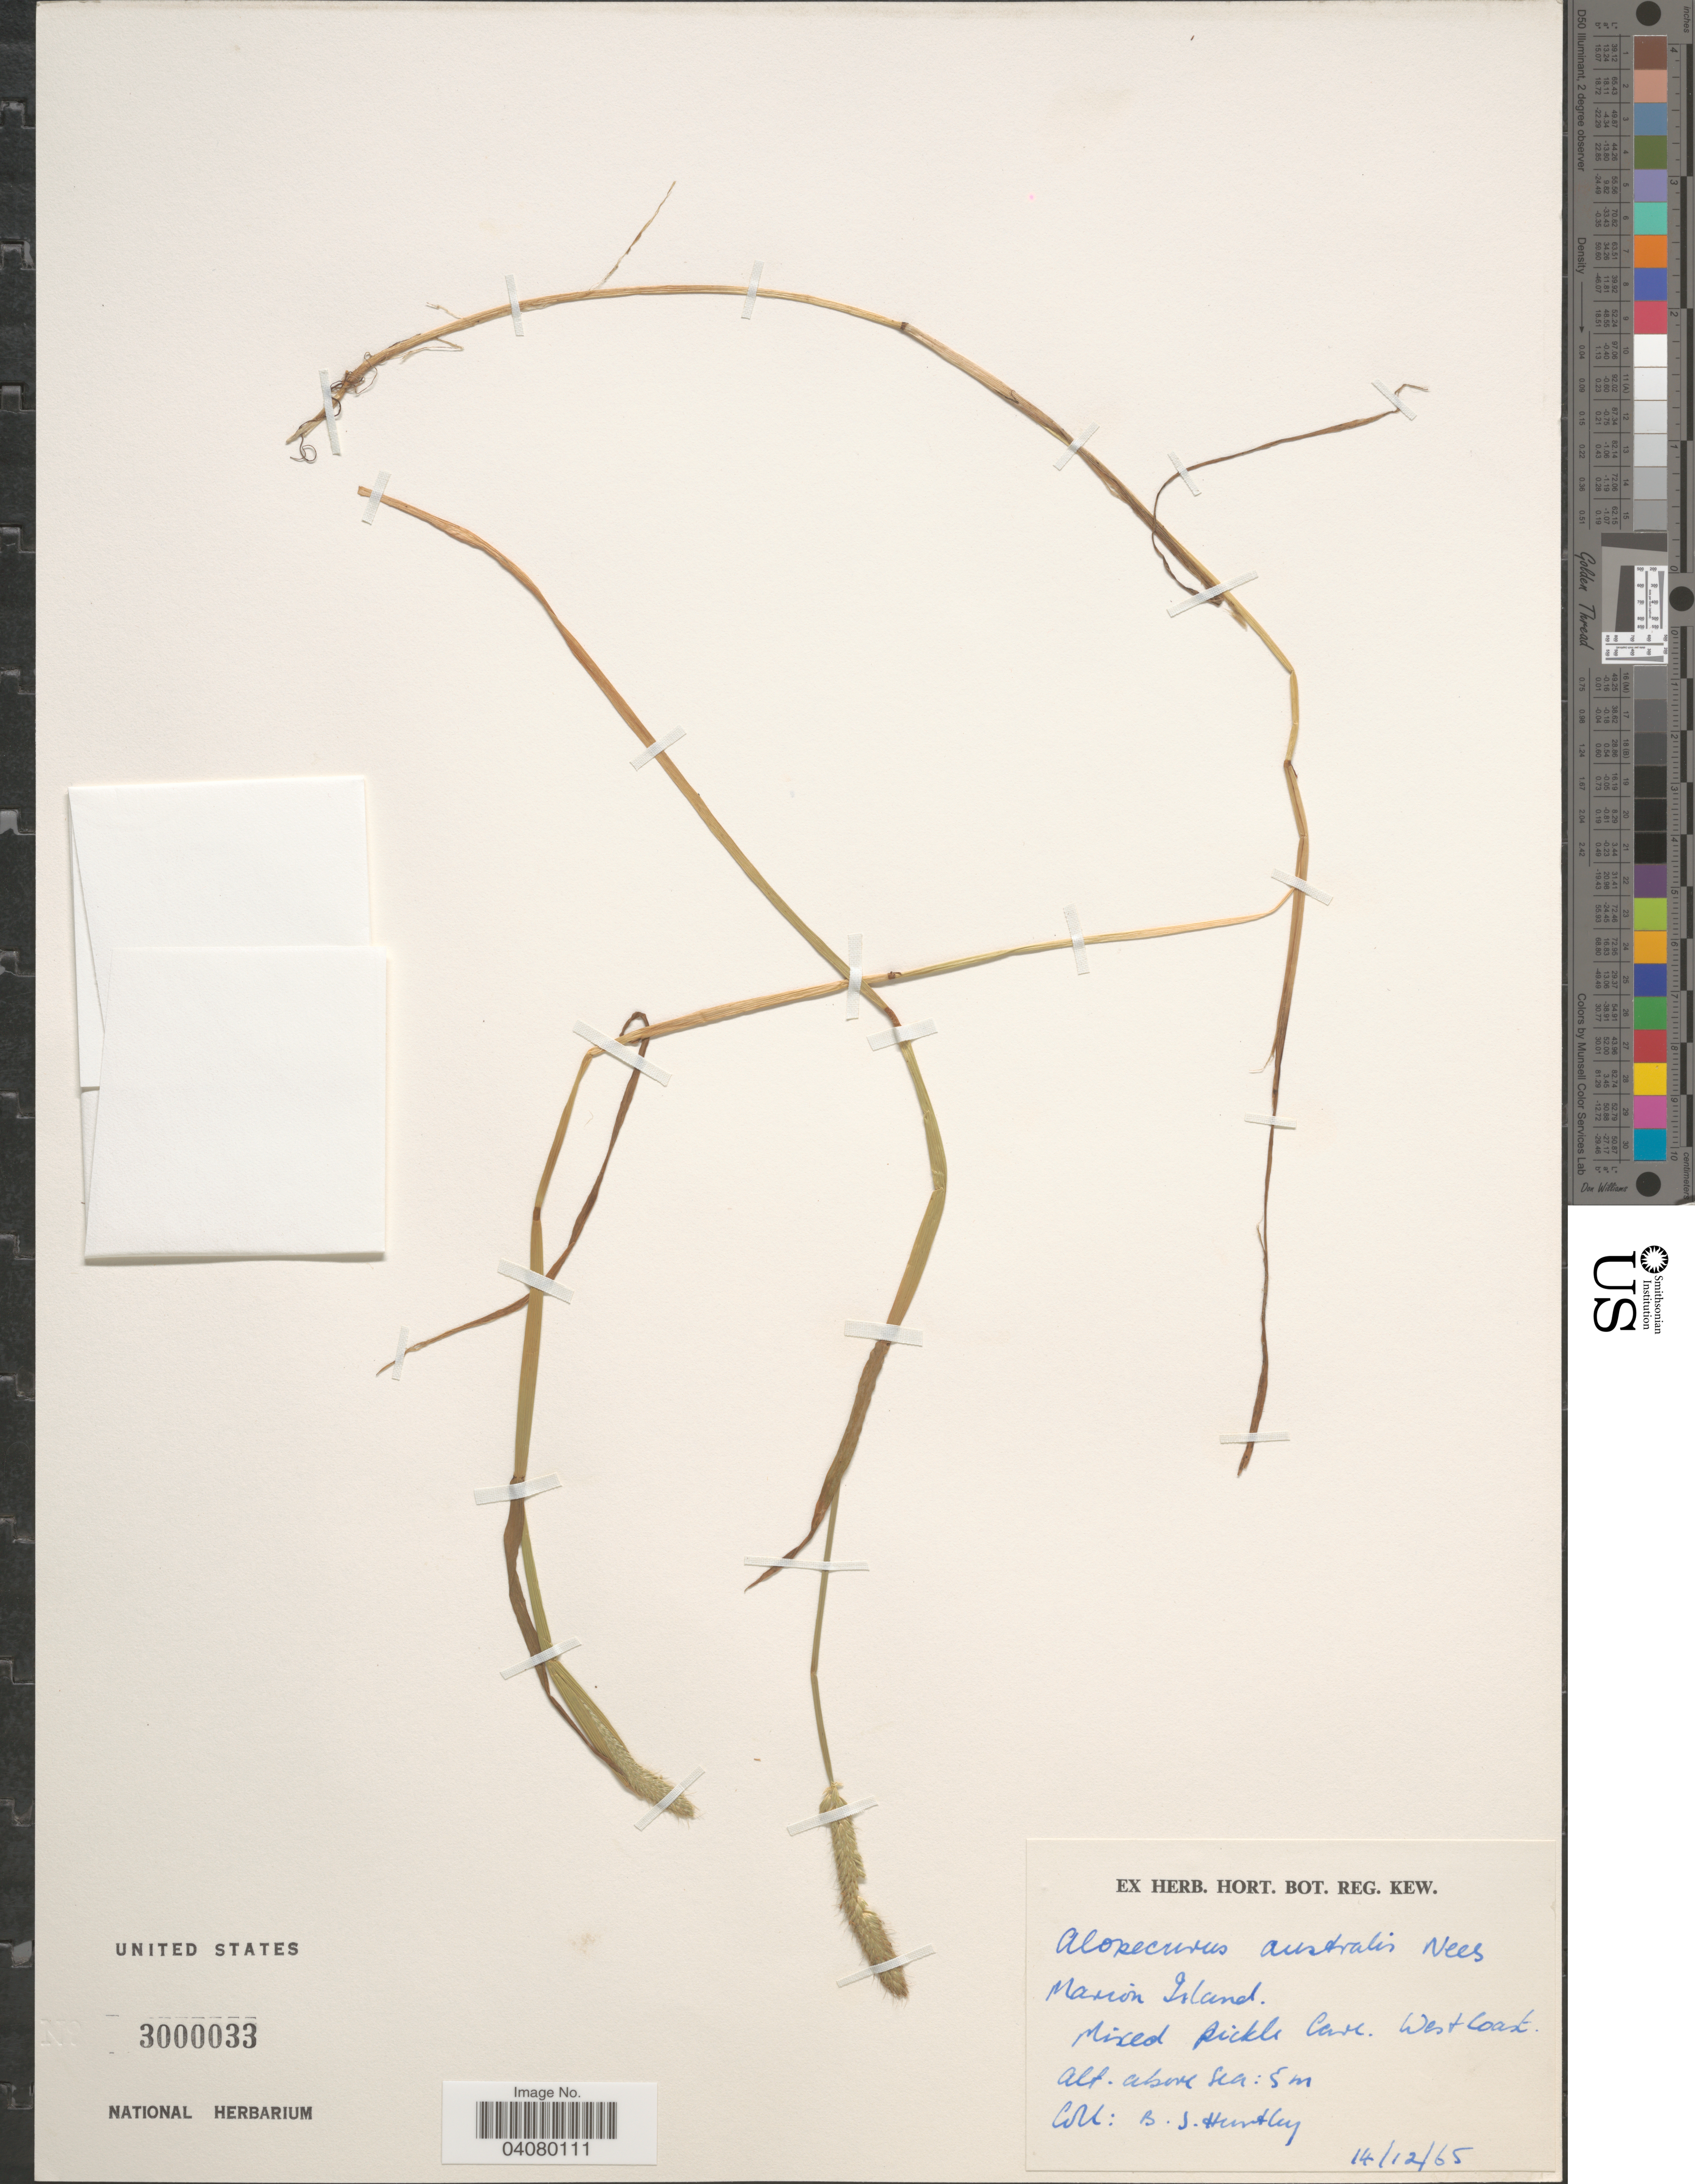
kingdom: Plantae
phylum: Tracheophyta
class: Liliopsida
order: Poales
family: Poaceae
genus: Alopecurus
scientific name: Alopecurus geniculatus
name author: L.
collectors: B. Huntley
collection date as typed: Transcribed d/m/y: 14/12/65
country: South Africa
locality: Marion Island. Mixed pickle Cave. West Coast.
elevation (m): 5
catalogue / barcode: US 3000033